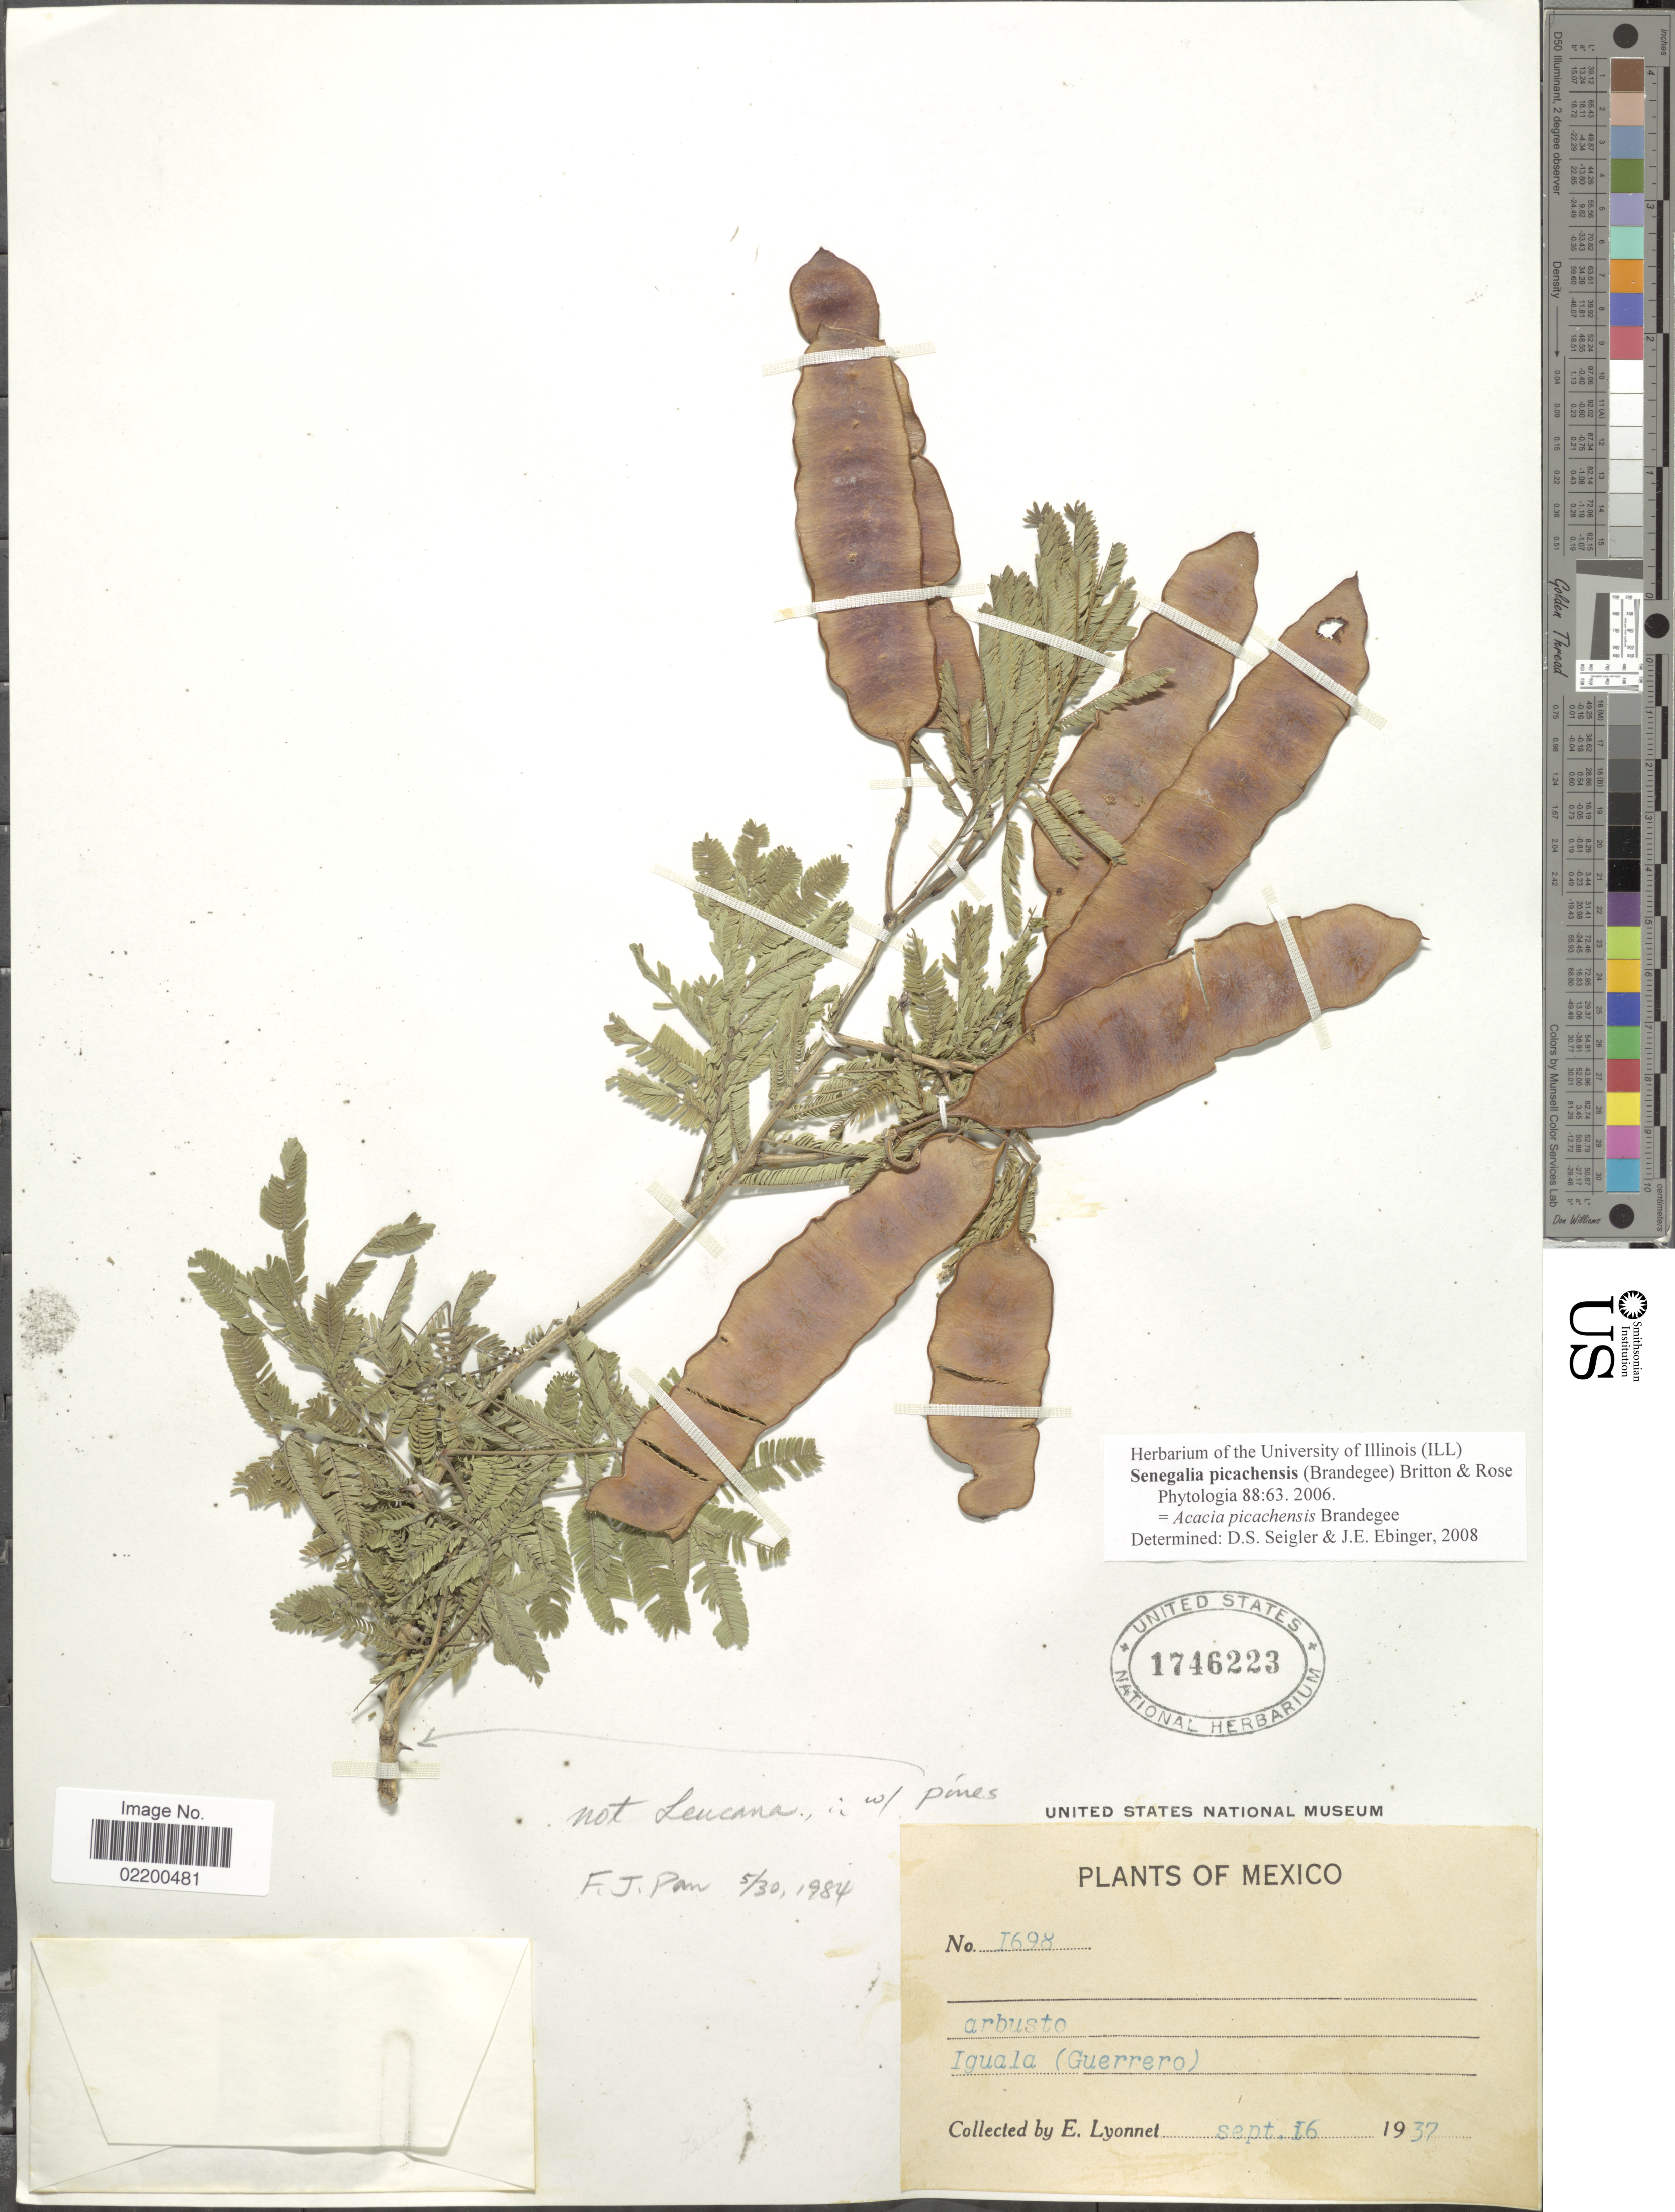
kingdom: Plantae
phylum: Tracheophyta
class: Magnoliopsida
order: Fabales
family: Fabaceae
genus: Senegalia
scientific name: Senegalia picachensis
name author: (Brandegee) Britton & Rose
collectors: E. Lyonnet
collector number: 1698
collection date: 1937-09-16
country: Mexico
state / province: Guerrero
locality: Iguala (Guerreo)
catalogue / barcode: US 1746223